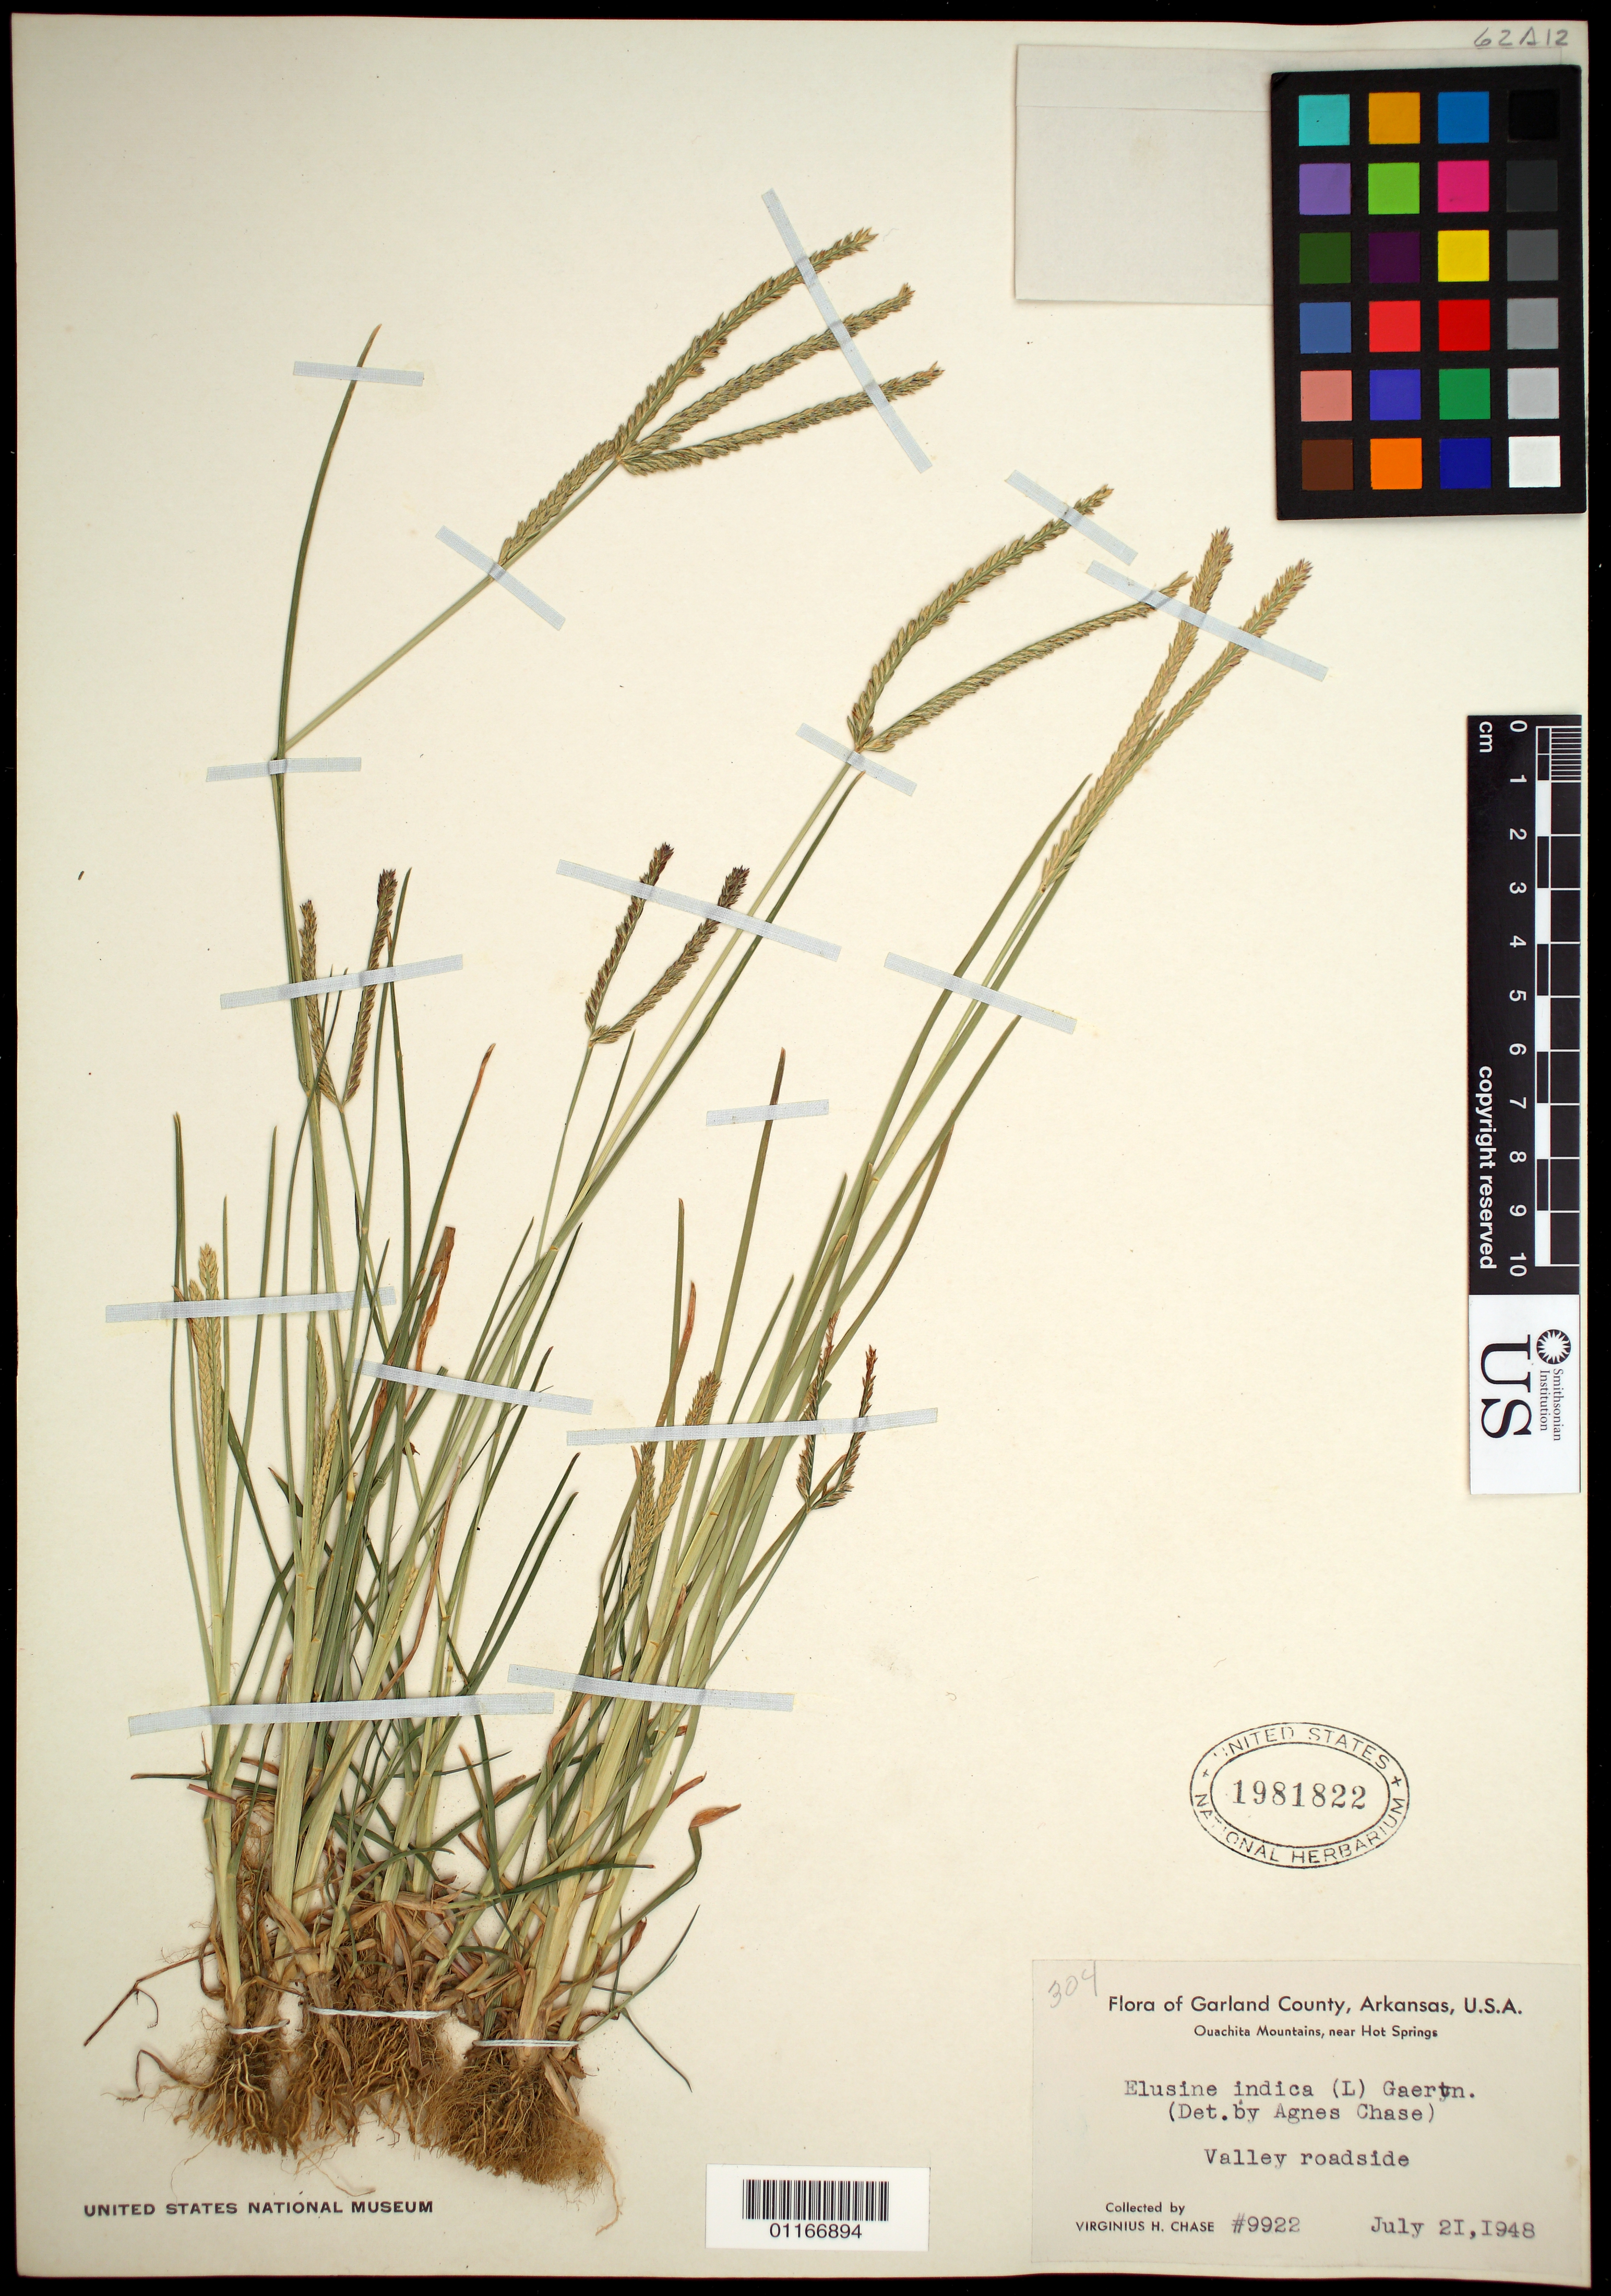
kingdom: Plantae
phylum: Tracheophyta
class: Liliopsida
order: Poales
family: Poaceae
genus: Eleusine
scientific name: Eleusine indica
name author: (L.) Gaertn.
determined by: Chase, [M.] Agnes, (US)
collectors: V. C. Chase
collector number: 9922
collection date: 1948-07-21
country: United States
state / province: Arkansas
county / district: Garland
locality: Ouachita Mountains, near Hot Springs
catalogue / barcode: US 1981822